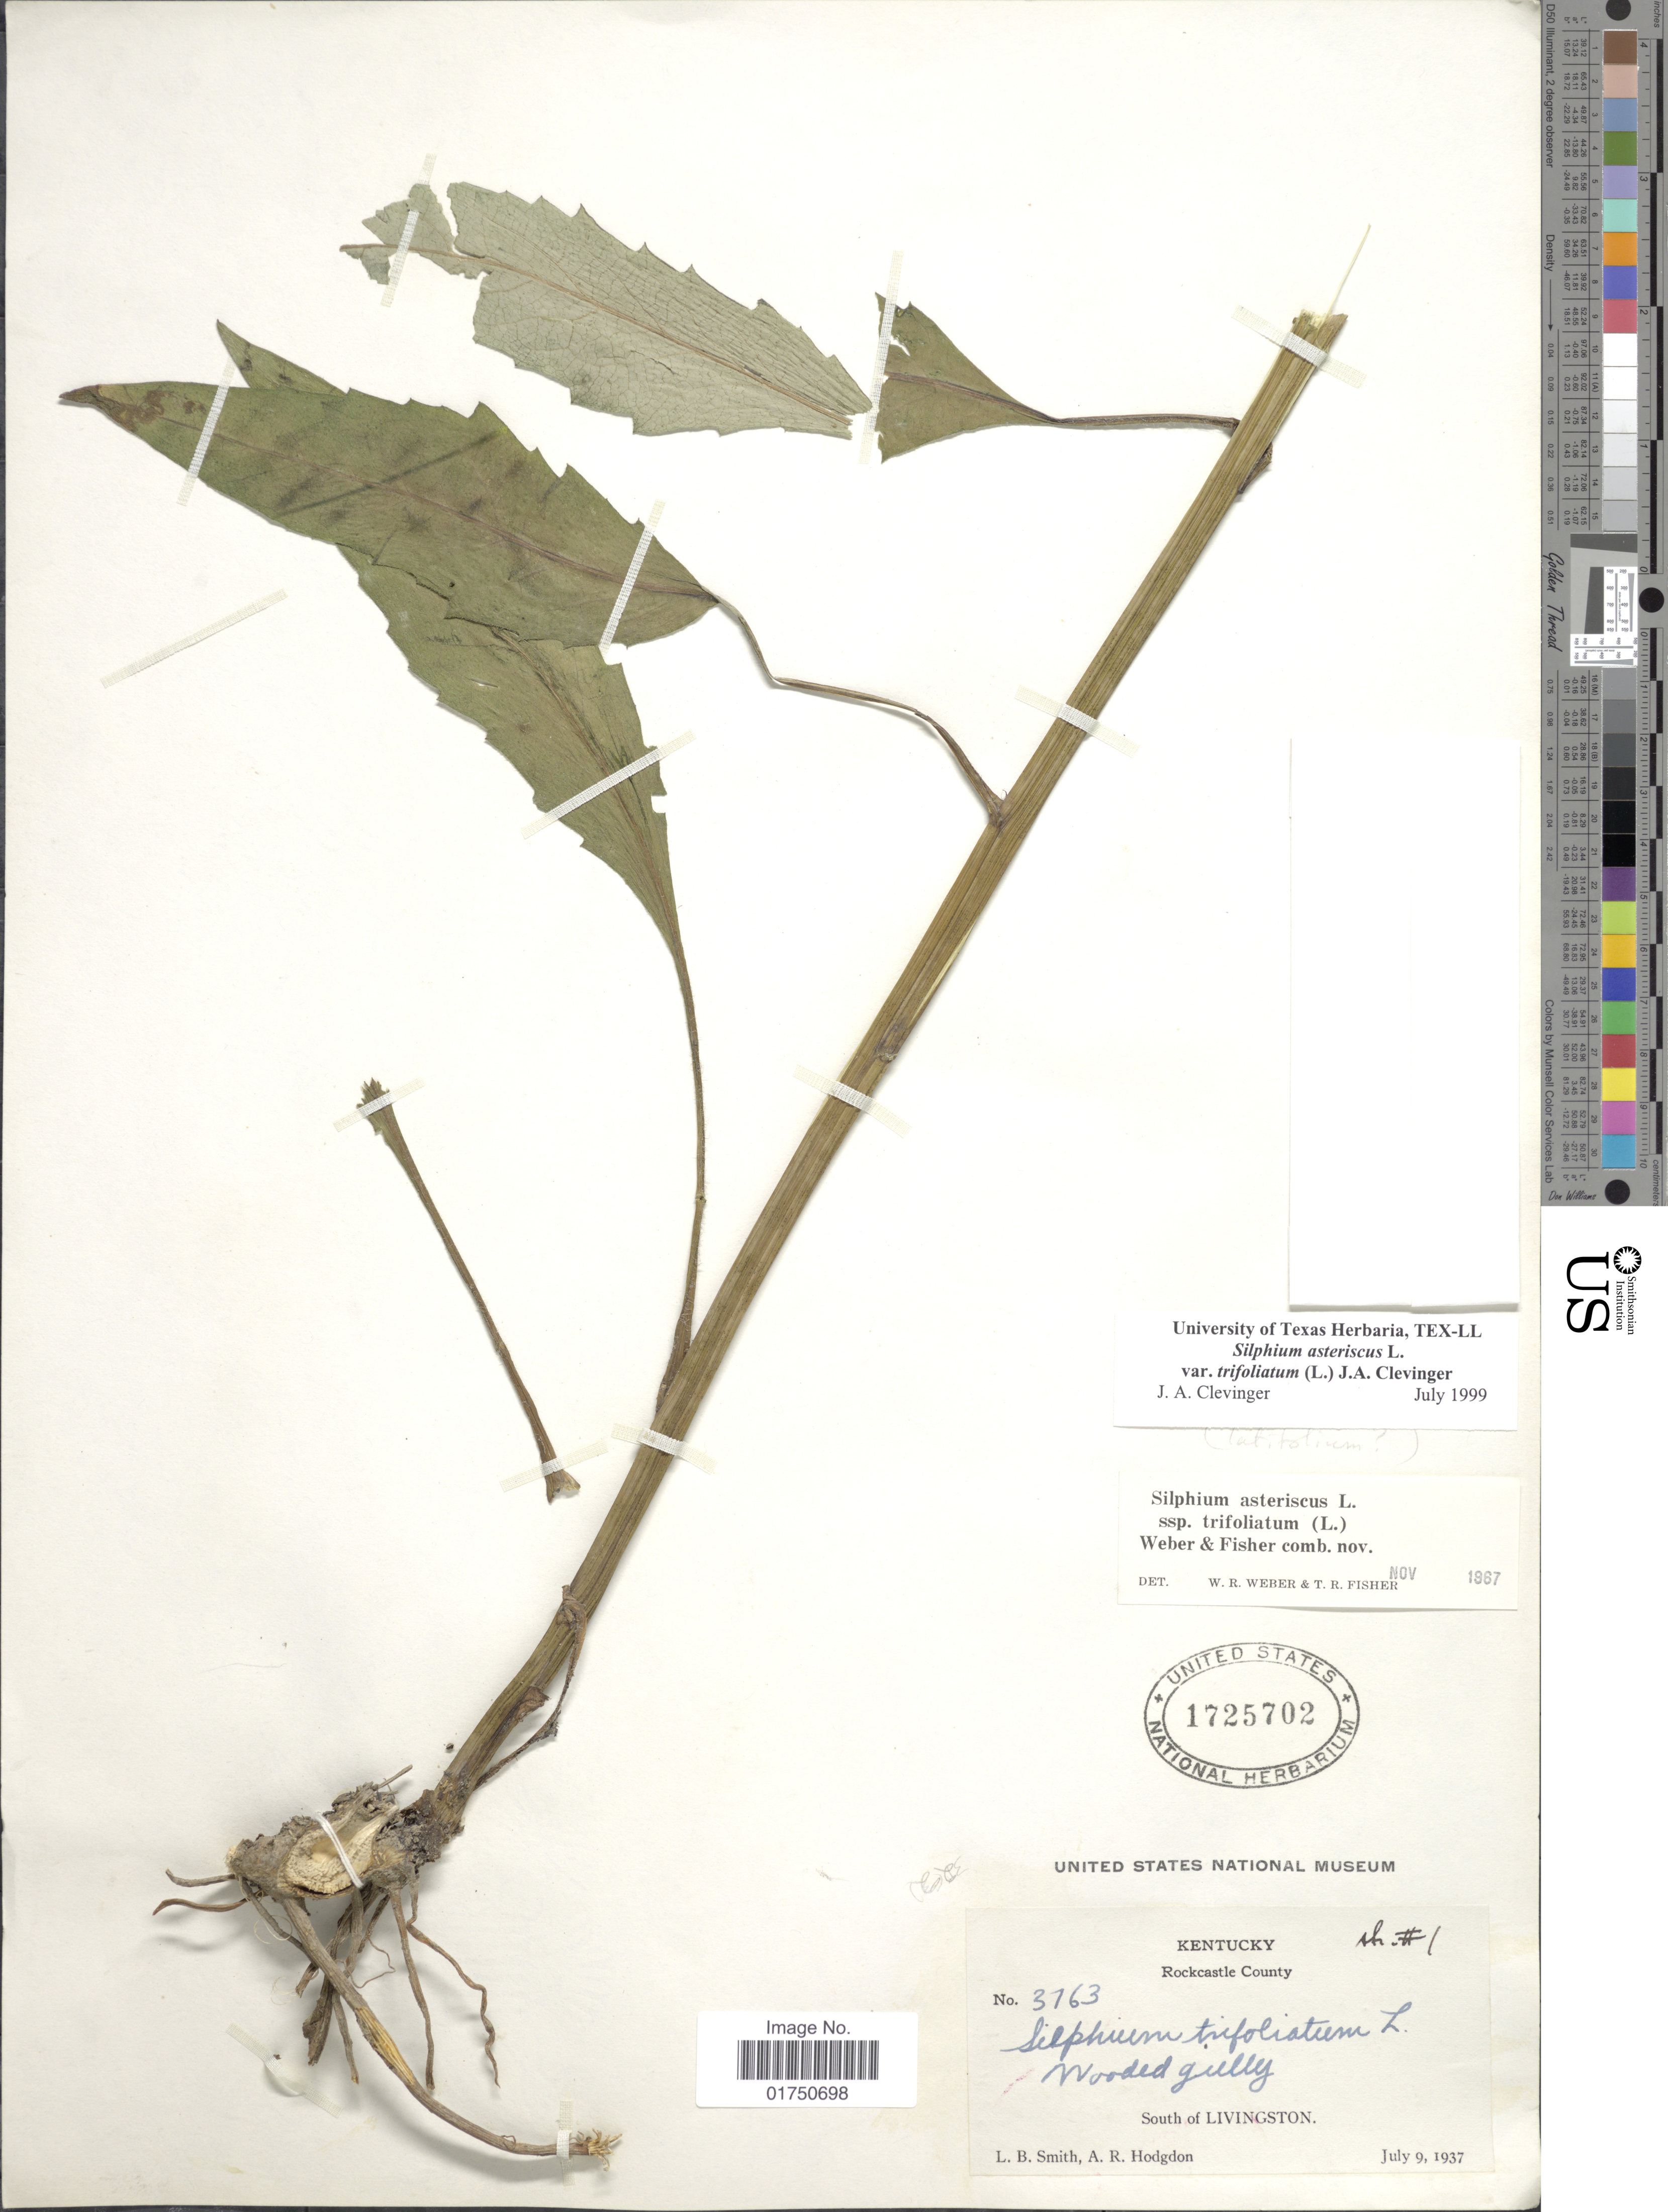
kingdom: Plantae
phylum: Tracheophyta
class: Magnoliopsida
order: Asterales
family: Asteraceae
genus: Silphium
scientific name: Silphium asteriscus var. trifoliatum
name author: (L.) Clevinger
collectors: L. Smith & A. R. Hodgdon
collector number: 3763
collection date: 1937-07-09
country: United States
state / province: Kentucky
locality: Rockcastle County. South of Livingston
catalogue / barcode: US 1725702